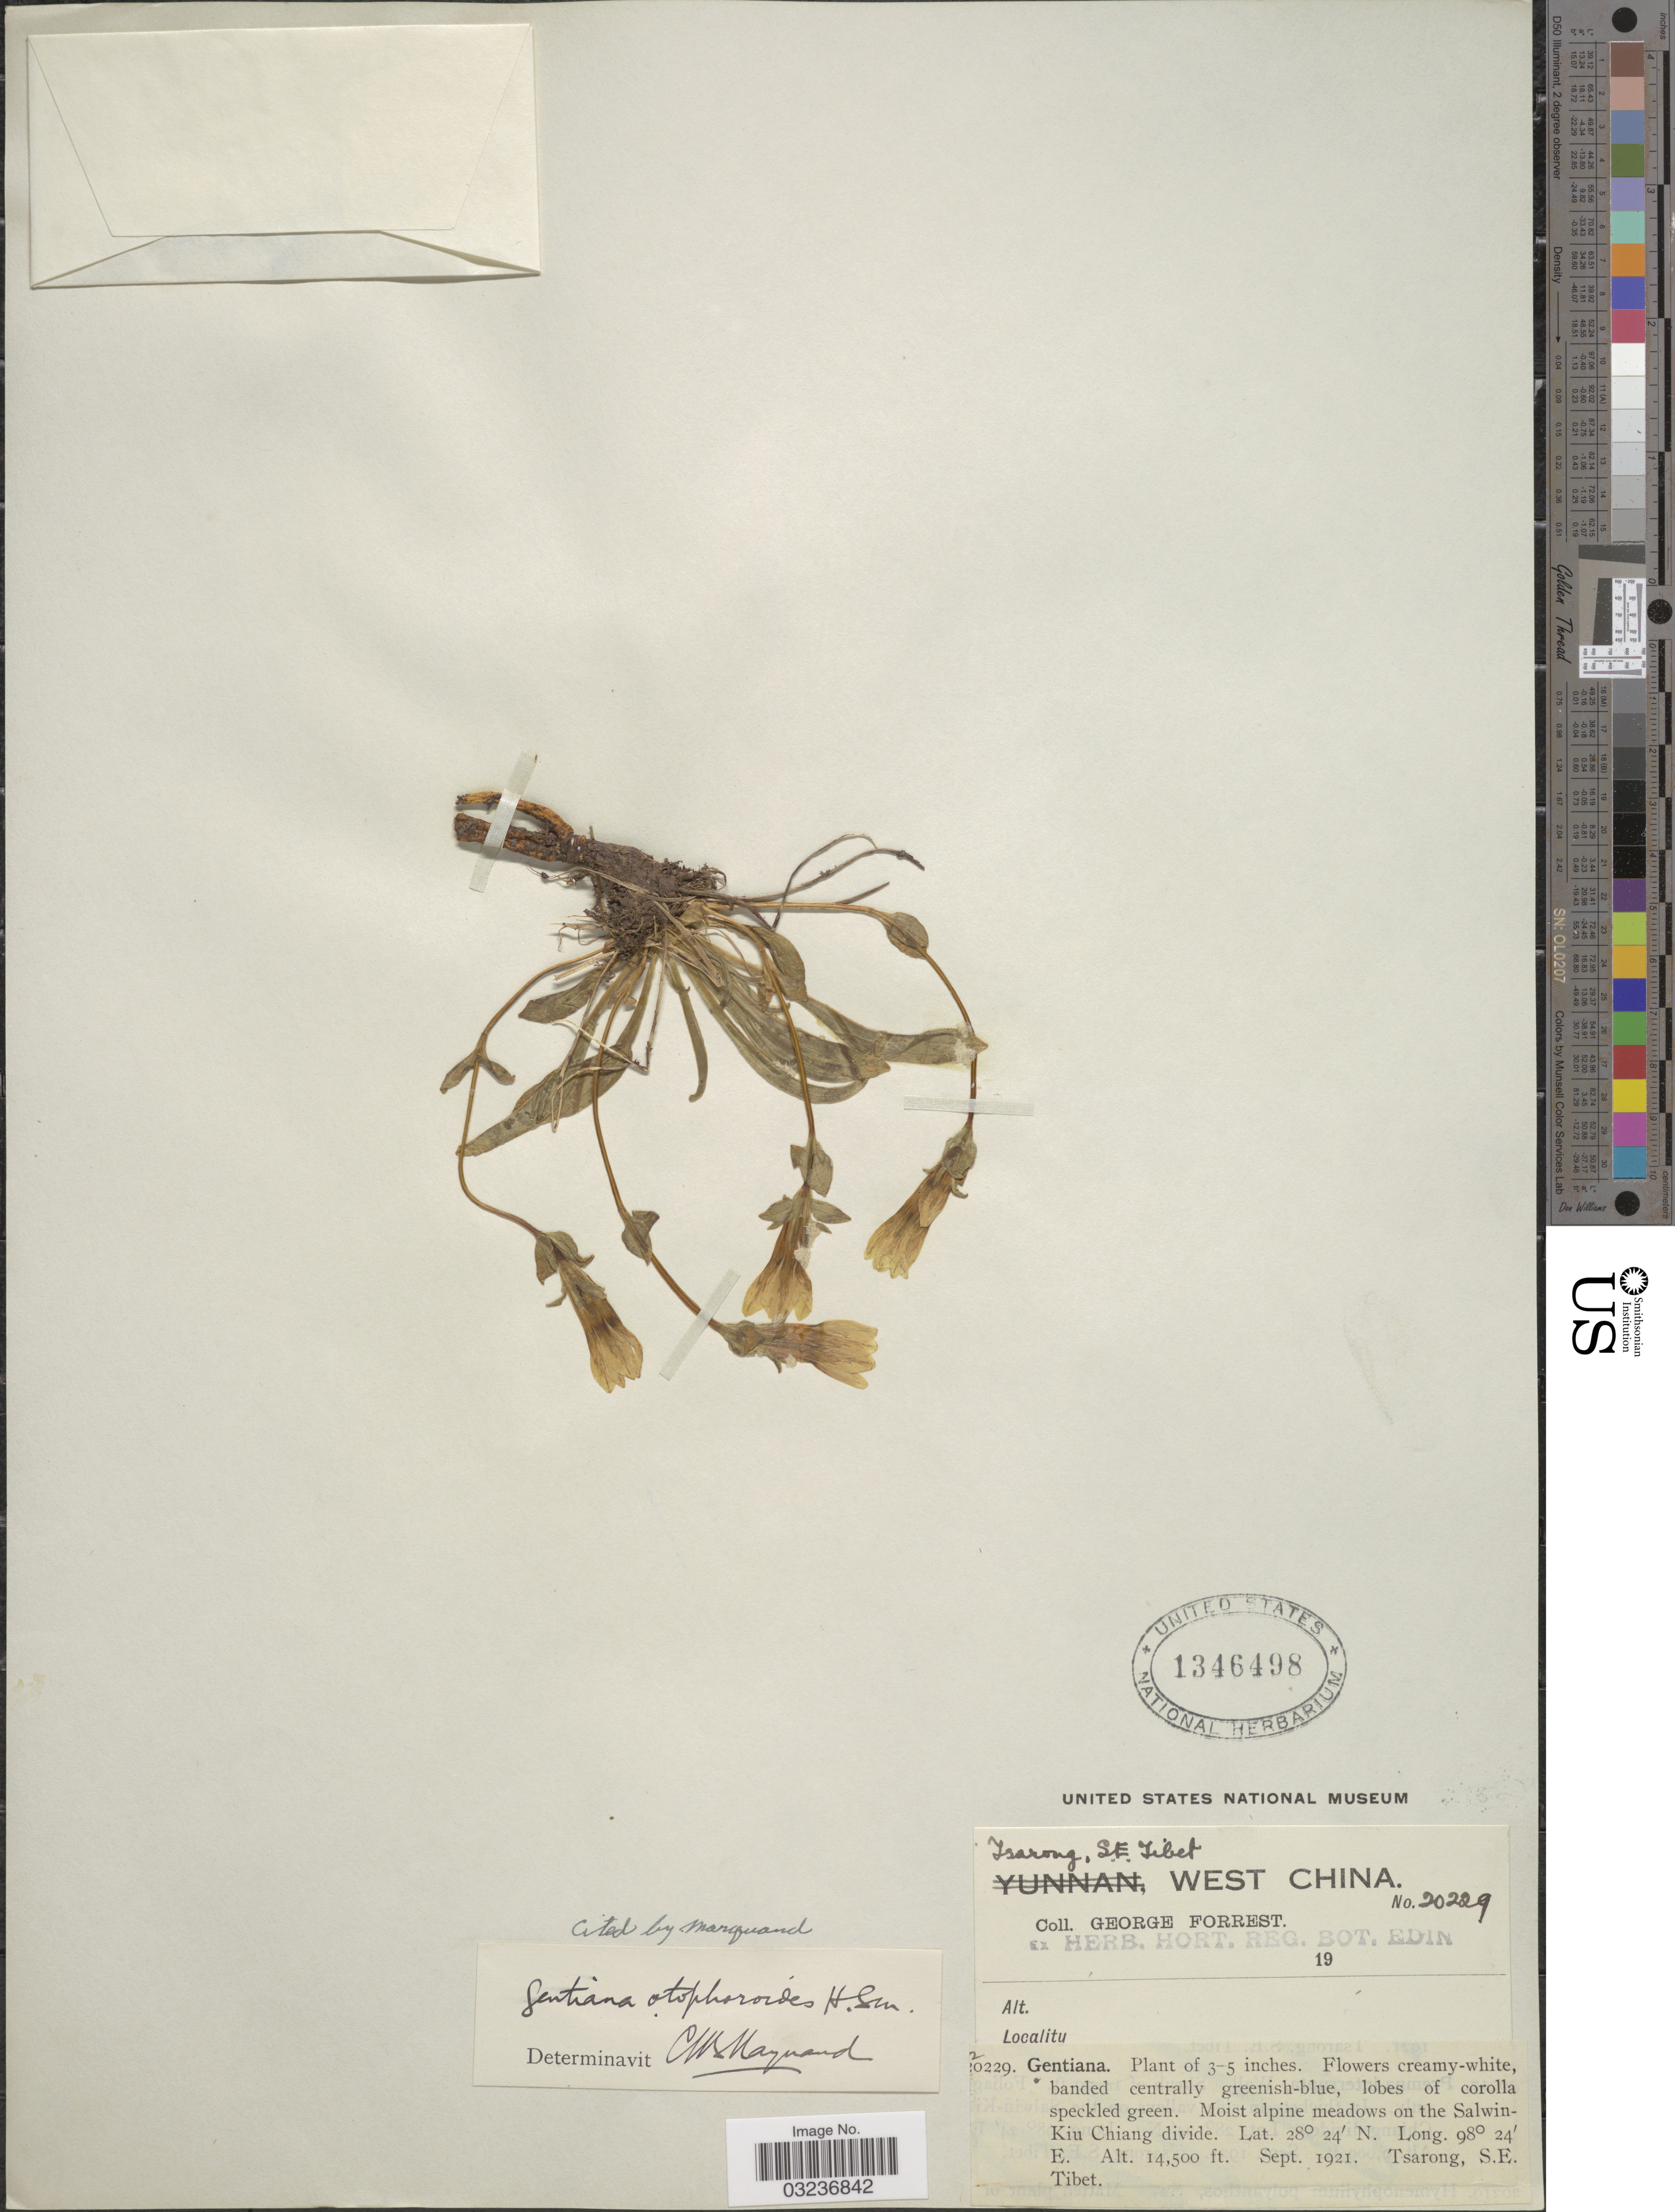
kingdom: Plantae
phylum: Tracheophyta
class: Magnoliopsida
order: Gentianales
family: Gentianaceae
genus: Gentiana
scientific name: Gentiana otophoroides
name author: Harry Sm.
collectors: G. Forrest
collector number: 20289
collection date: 1921-09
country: China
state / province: Xizang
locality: Tsarong, S. E. Tibet, West China, Moist alpine meadows on the Salwin-Kiu Chiang divide.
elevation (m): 4420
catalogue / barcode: US 1346498